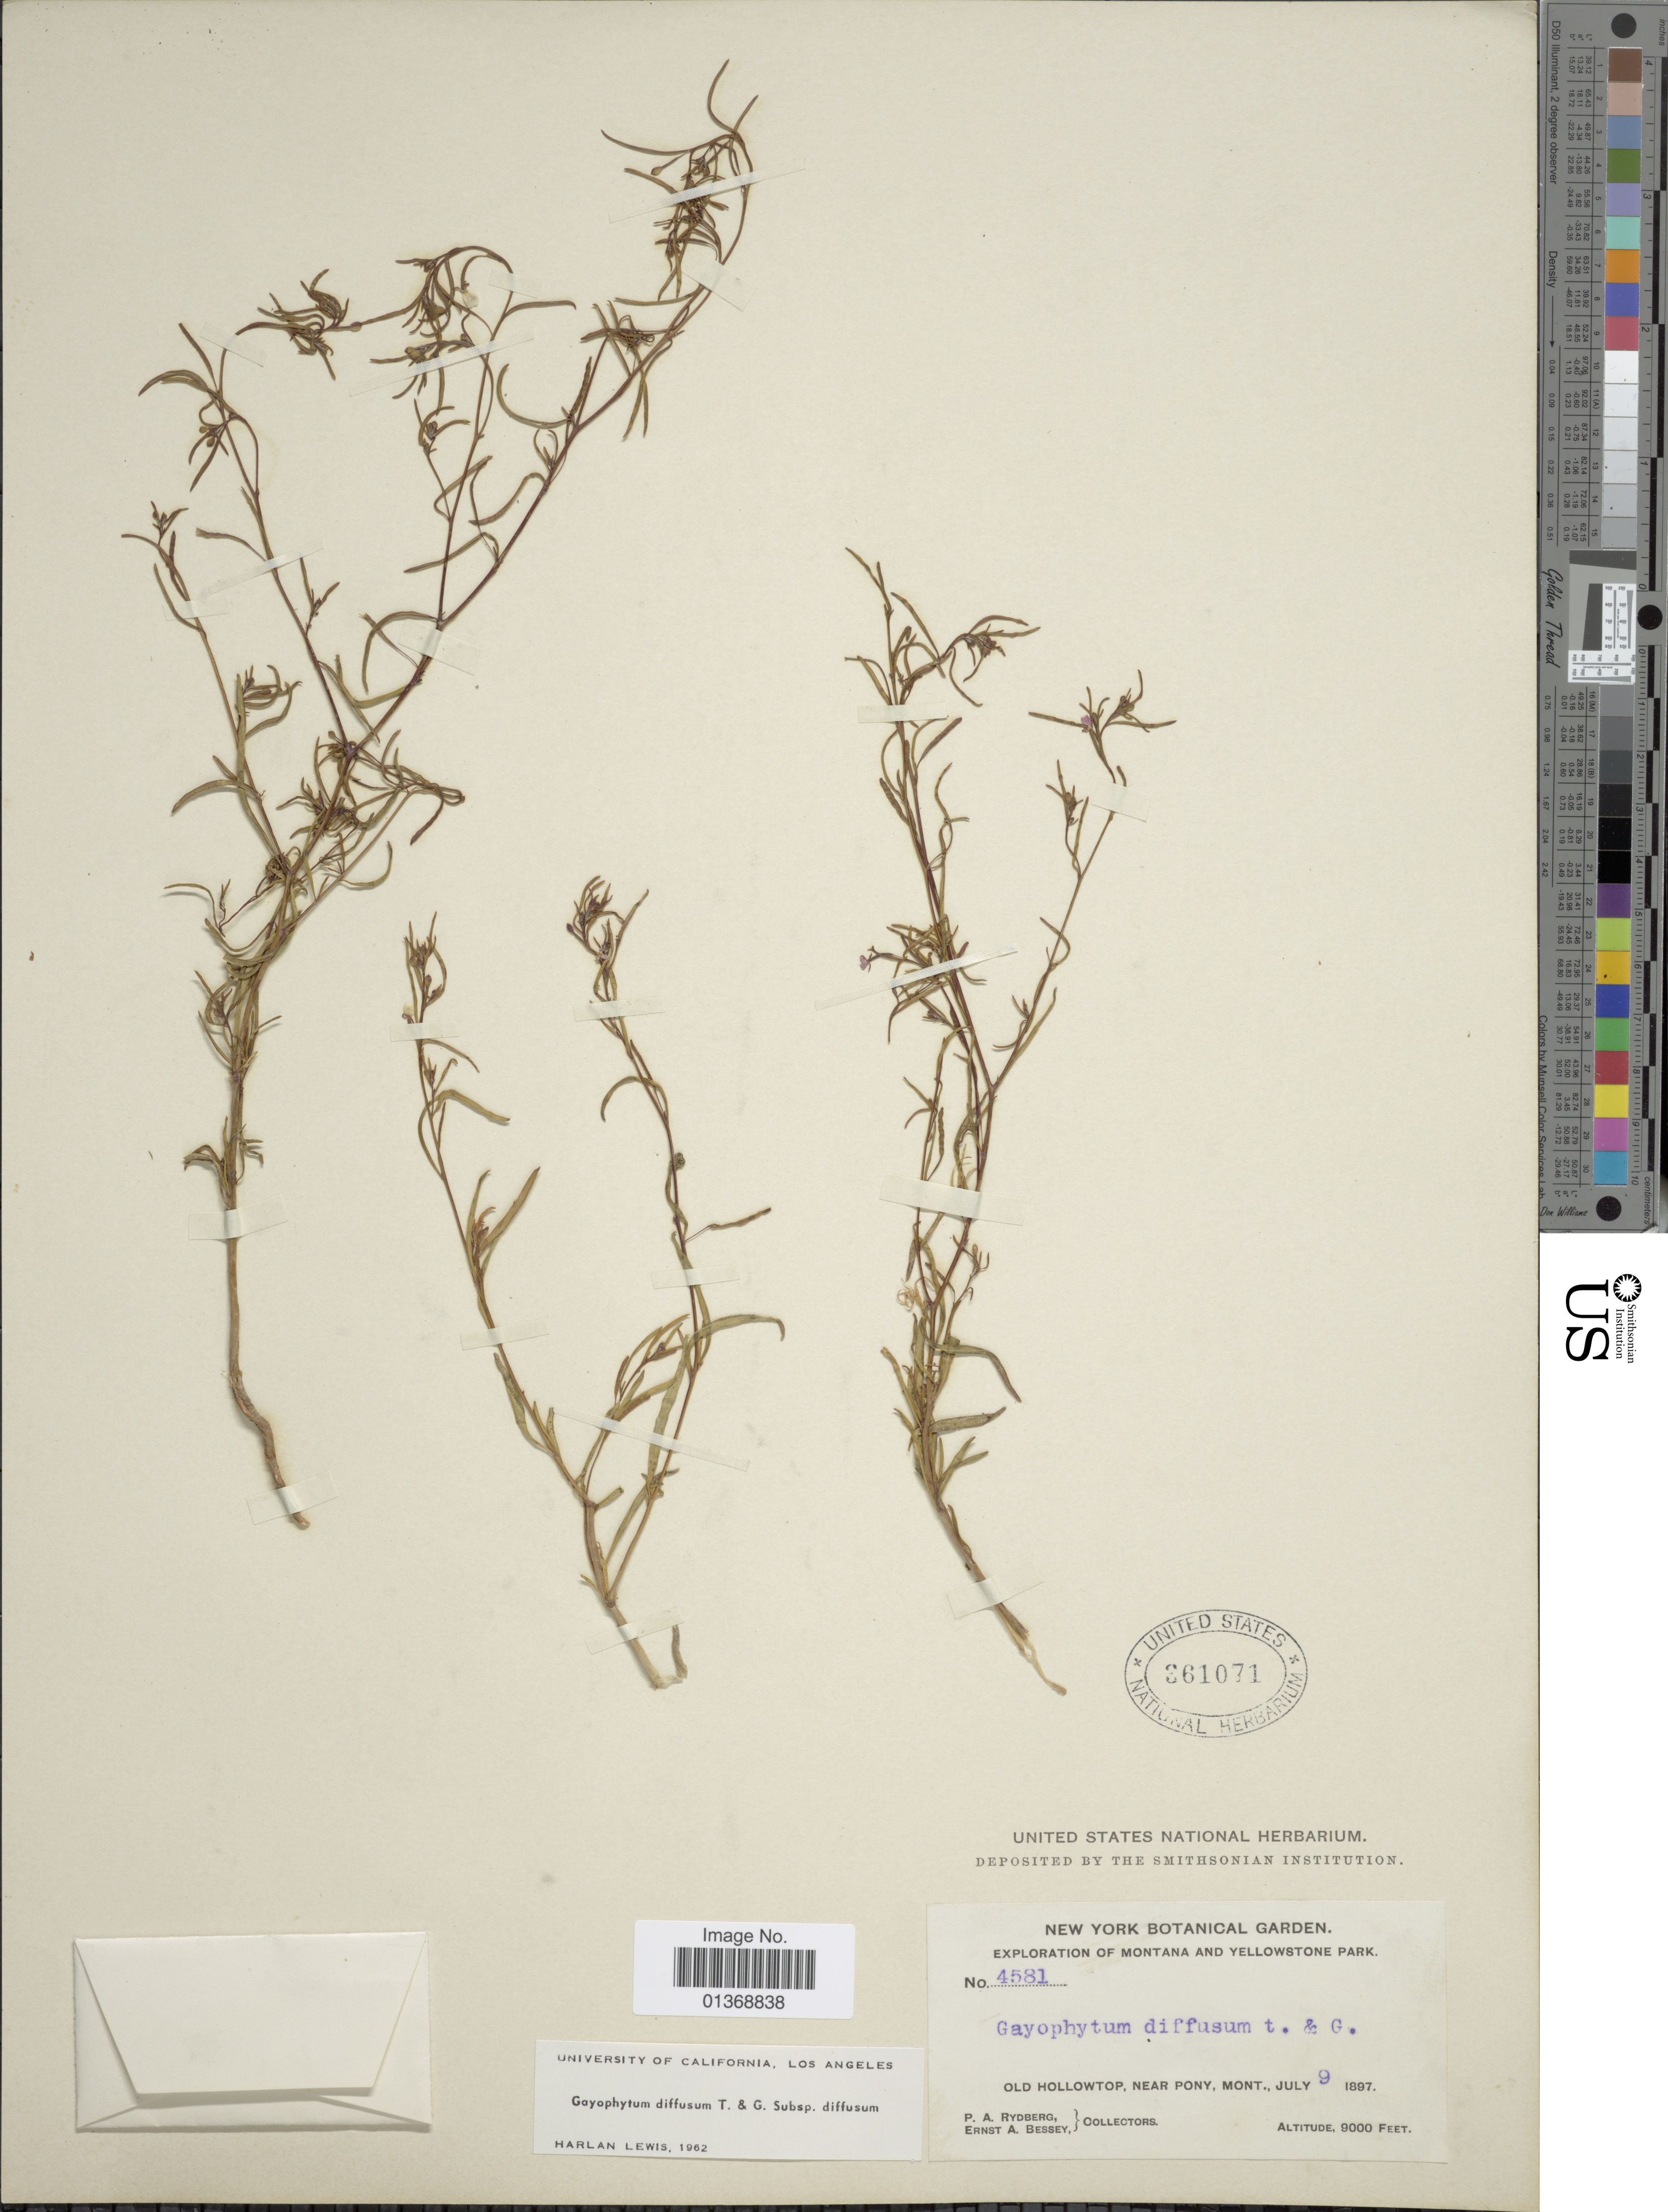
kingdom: Plantae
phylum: Tracheophyta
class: Magnoliopsida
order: Myrtales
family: Onagraceae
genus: Gayophytum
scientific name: Gayophytum diffusum subsp. diffusum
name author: Torr. & A. Gray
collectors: P. A. Rydberg & E. A. Bessey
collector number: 4581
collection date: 1897-07-09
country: United States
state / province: Montana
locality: Yellowstone Park, Old Hollowtop, near Pony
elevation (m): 2743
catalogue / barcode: US 361071